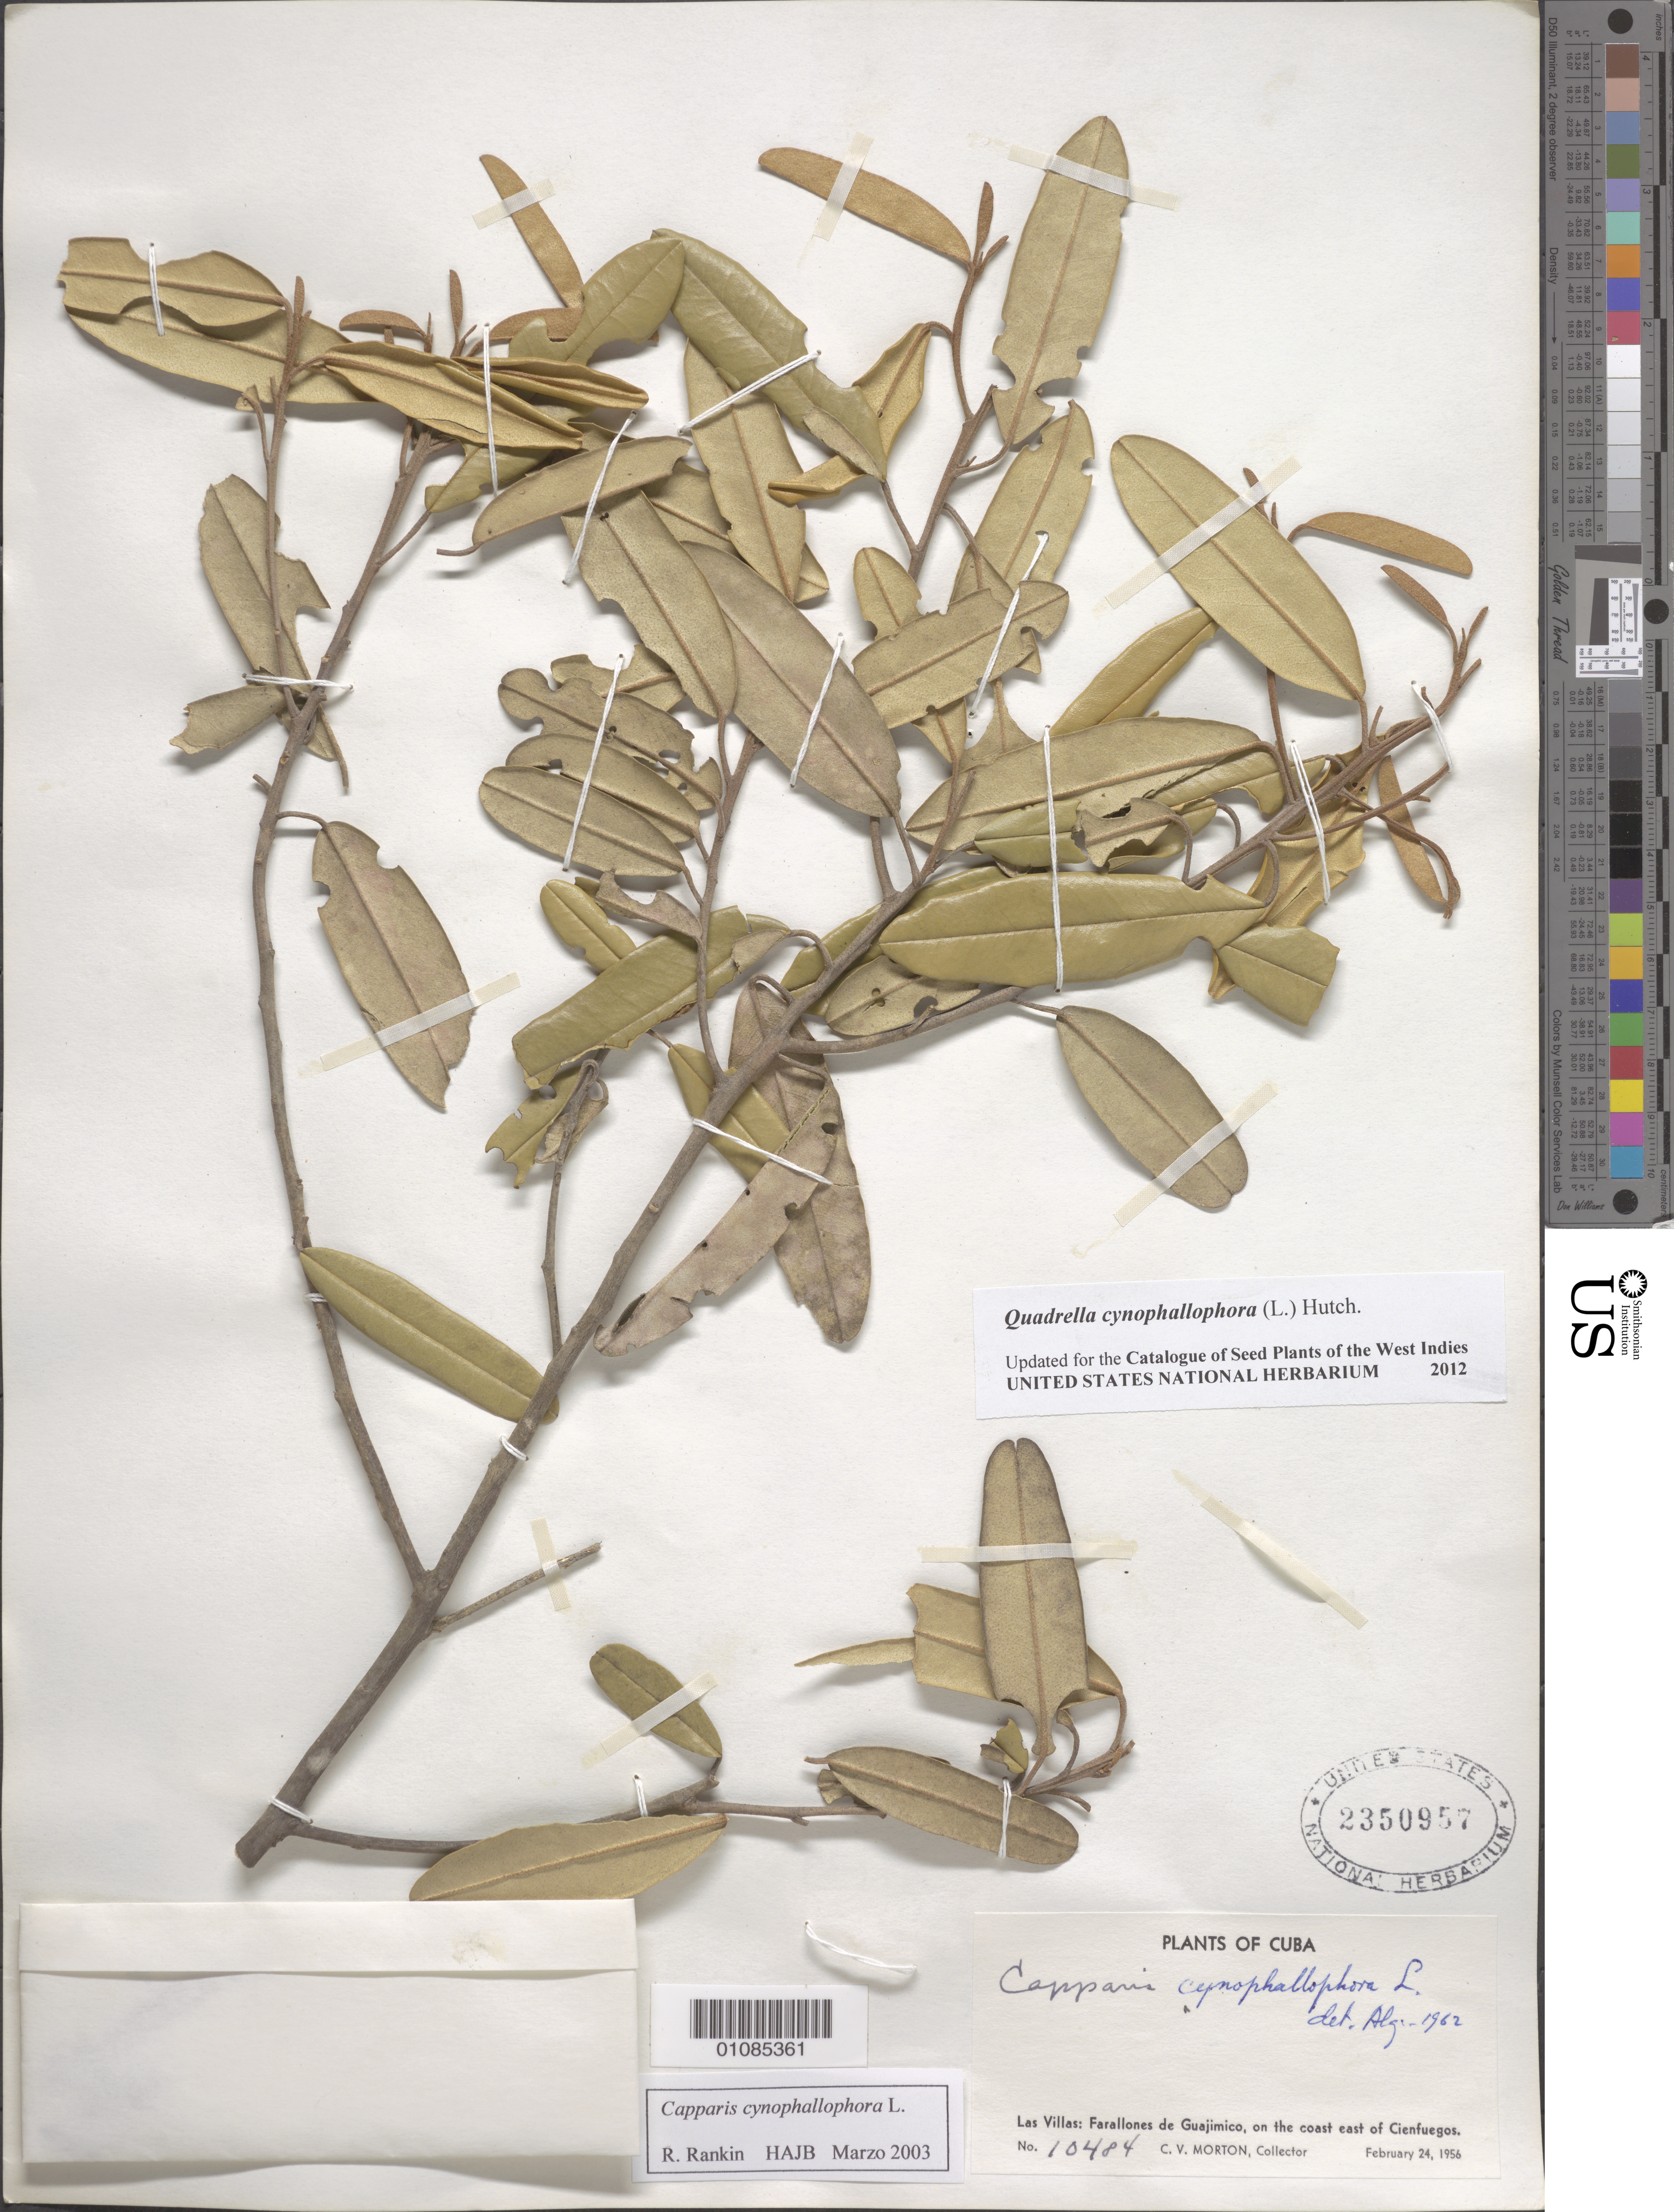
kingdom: Plantae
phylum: Tracheophyta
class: Magnoliopsida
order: Brassicales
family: Capparaceae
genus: Quadrella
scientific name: Quadrella cynophallophora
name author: (L.) Hutch.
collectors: C. V. Morton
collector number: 10484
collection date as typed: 24 Feb 1956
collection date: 1956-02-24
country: Cuba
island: Cuba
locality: Las Villas: Farallones de Guajimico, on the coast E of Cienfuegos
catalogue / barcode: US 2350957